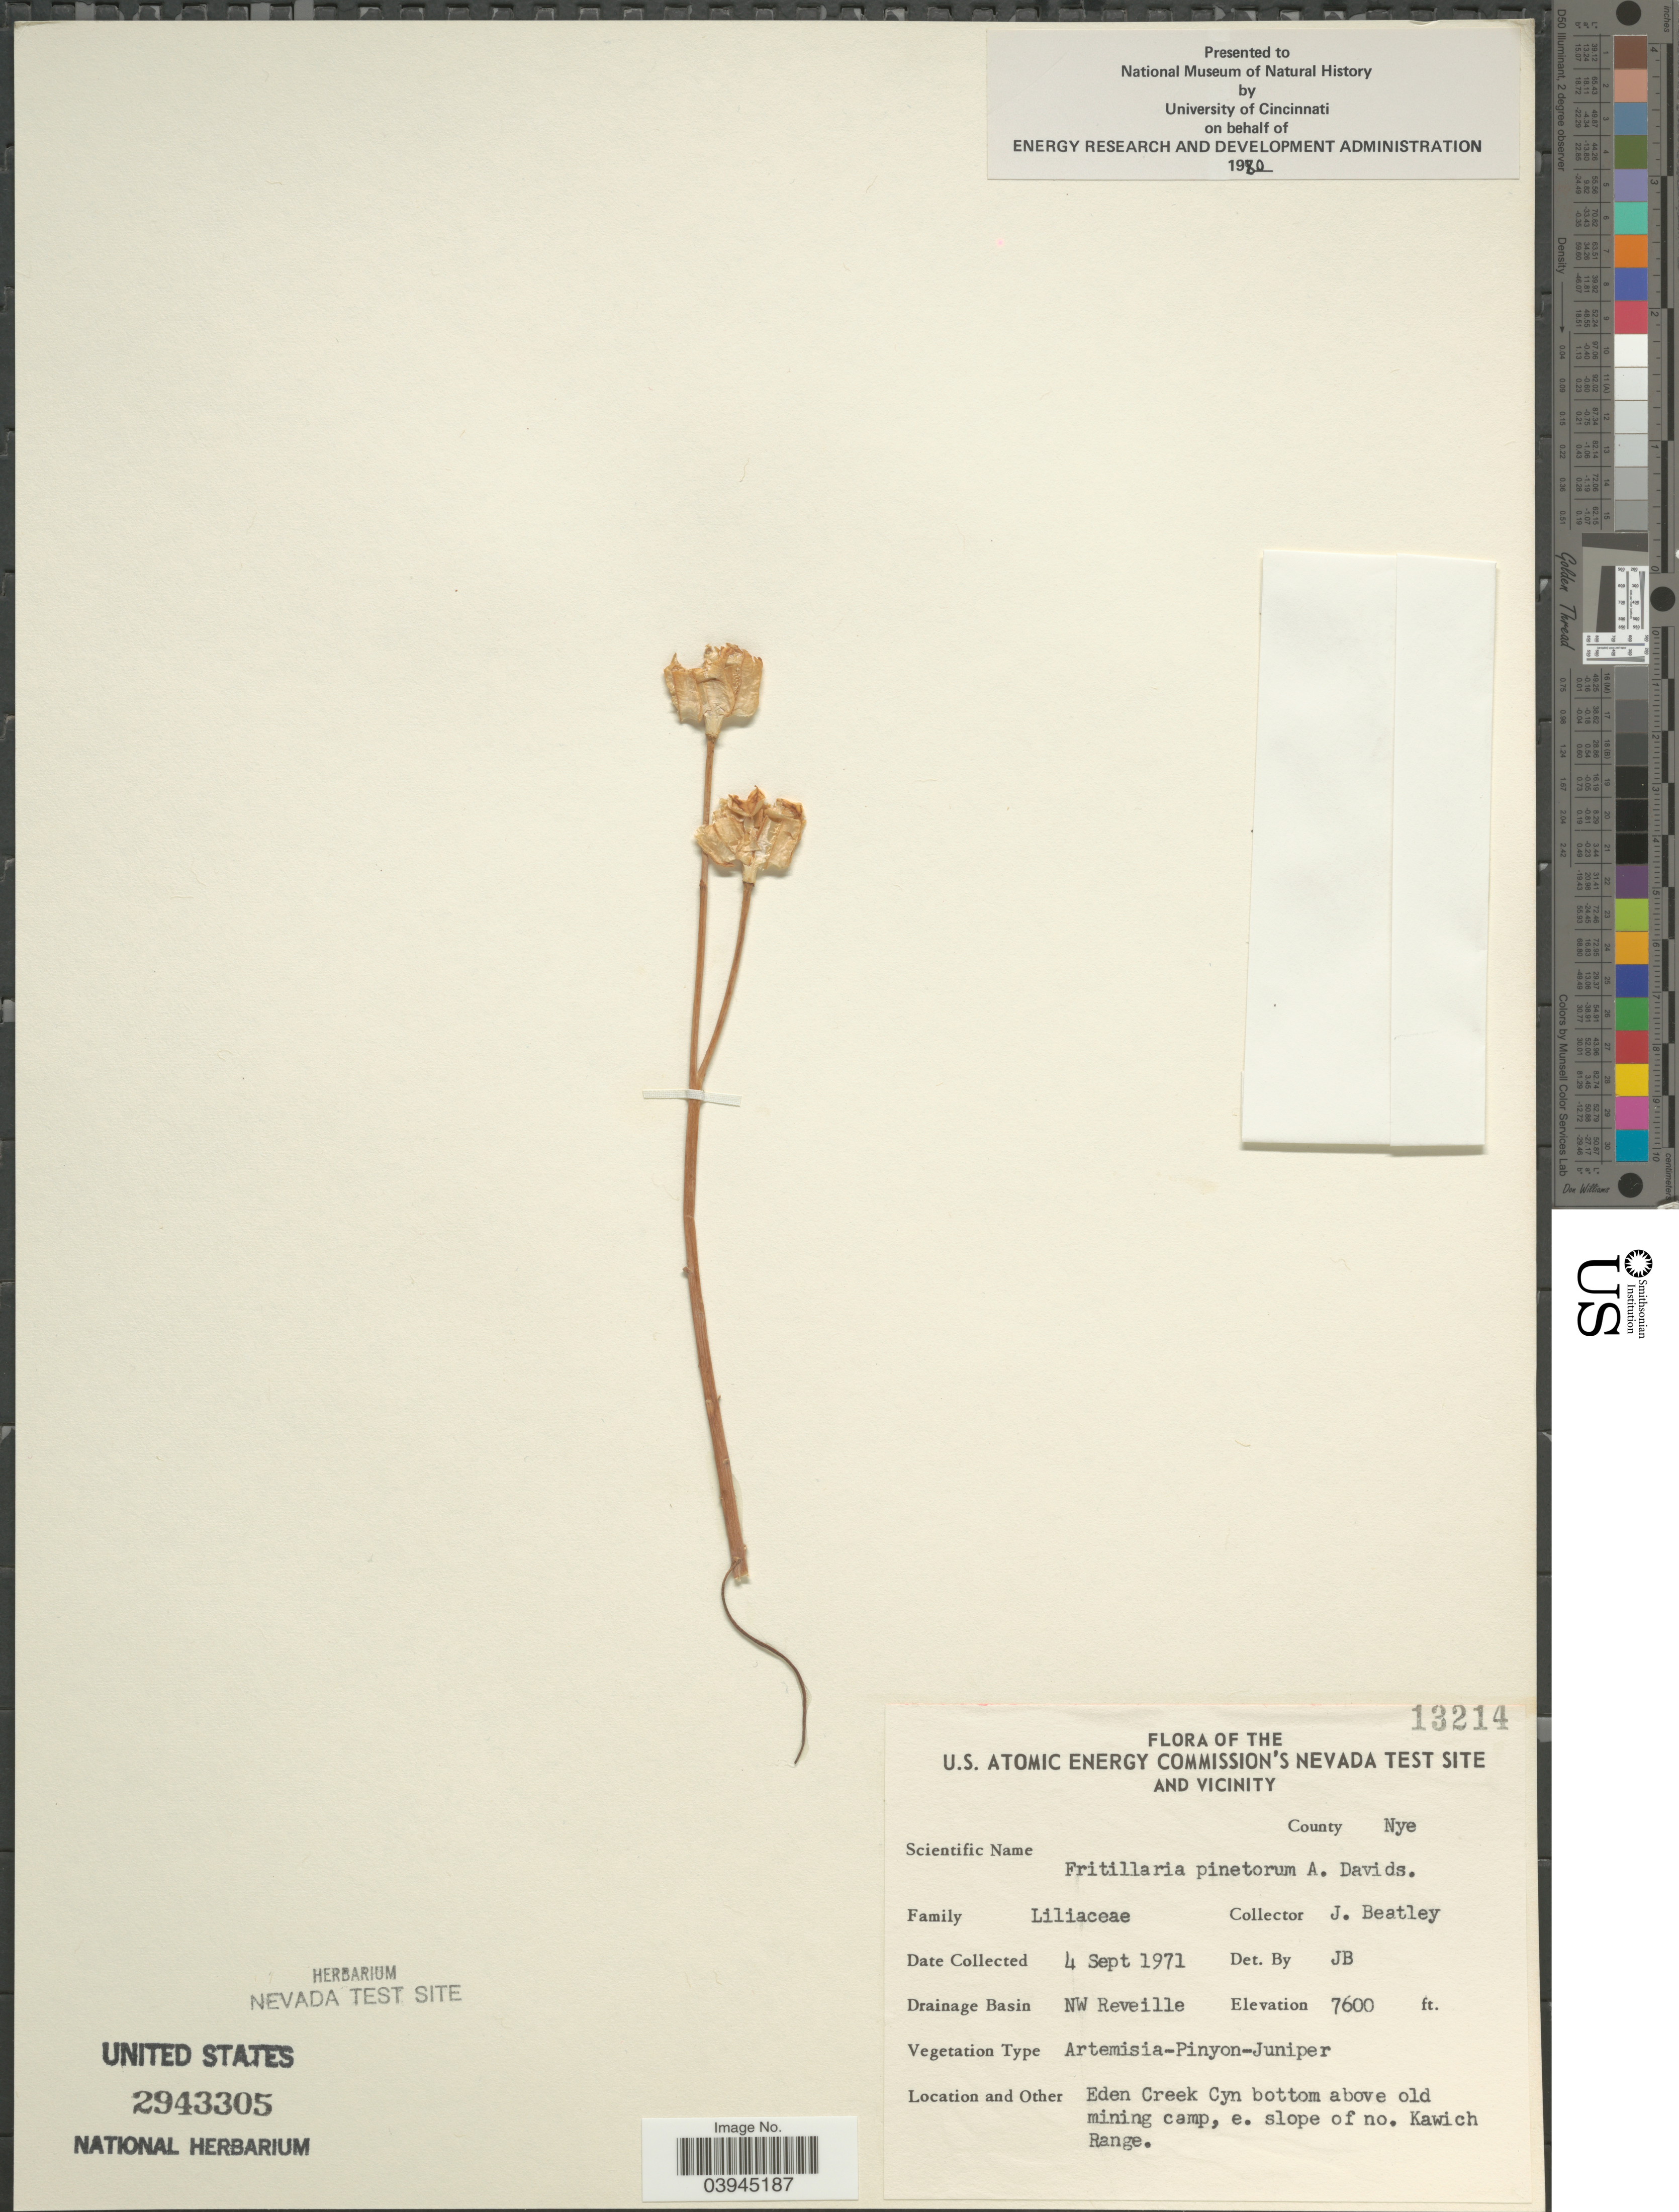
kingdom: Plantae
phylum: Tracheophyta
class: Liliopsida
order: Liliales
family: Liliaceae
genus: Fritillaria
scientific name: Fritillaria pinetorum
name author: Davidson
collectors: J. C. Beatley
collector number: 13214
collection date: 1971-09-04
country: United States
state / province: Nevada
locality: U.S. Atomic Energy Commission's Nevada Test Site and vicinity. County Nye. Drainage Basin NW Reveille. Eden Creek Cyn bottom above old mining camp, e. slope of no. Kawich Range.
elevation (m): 2316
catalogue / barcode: US 2943305